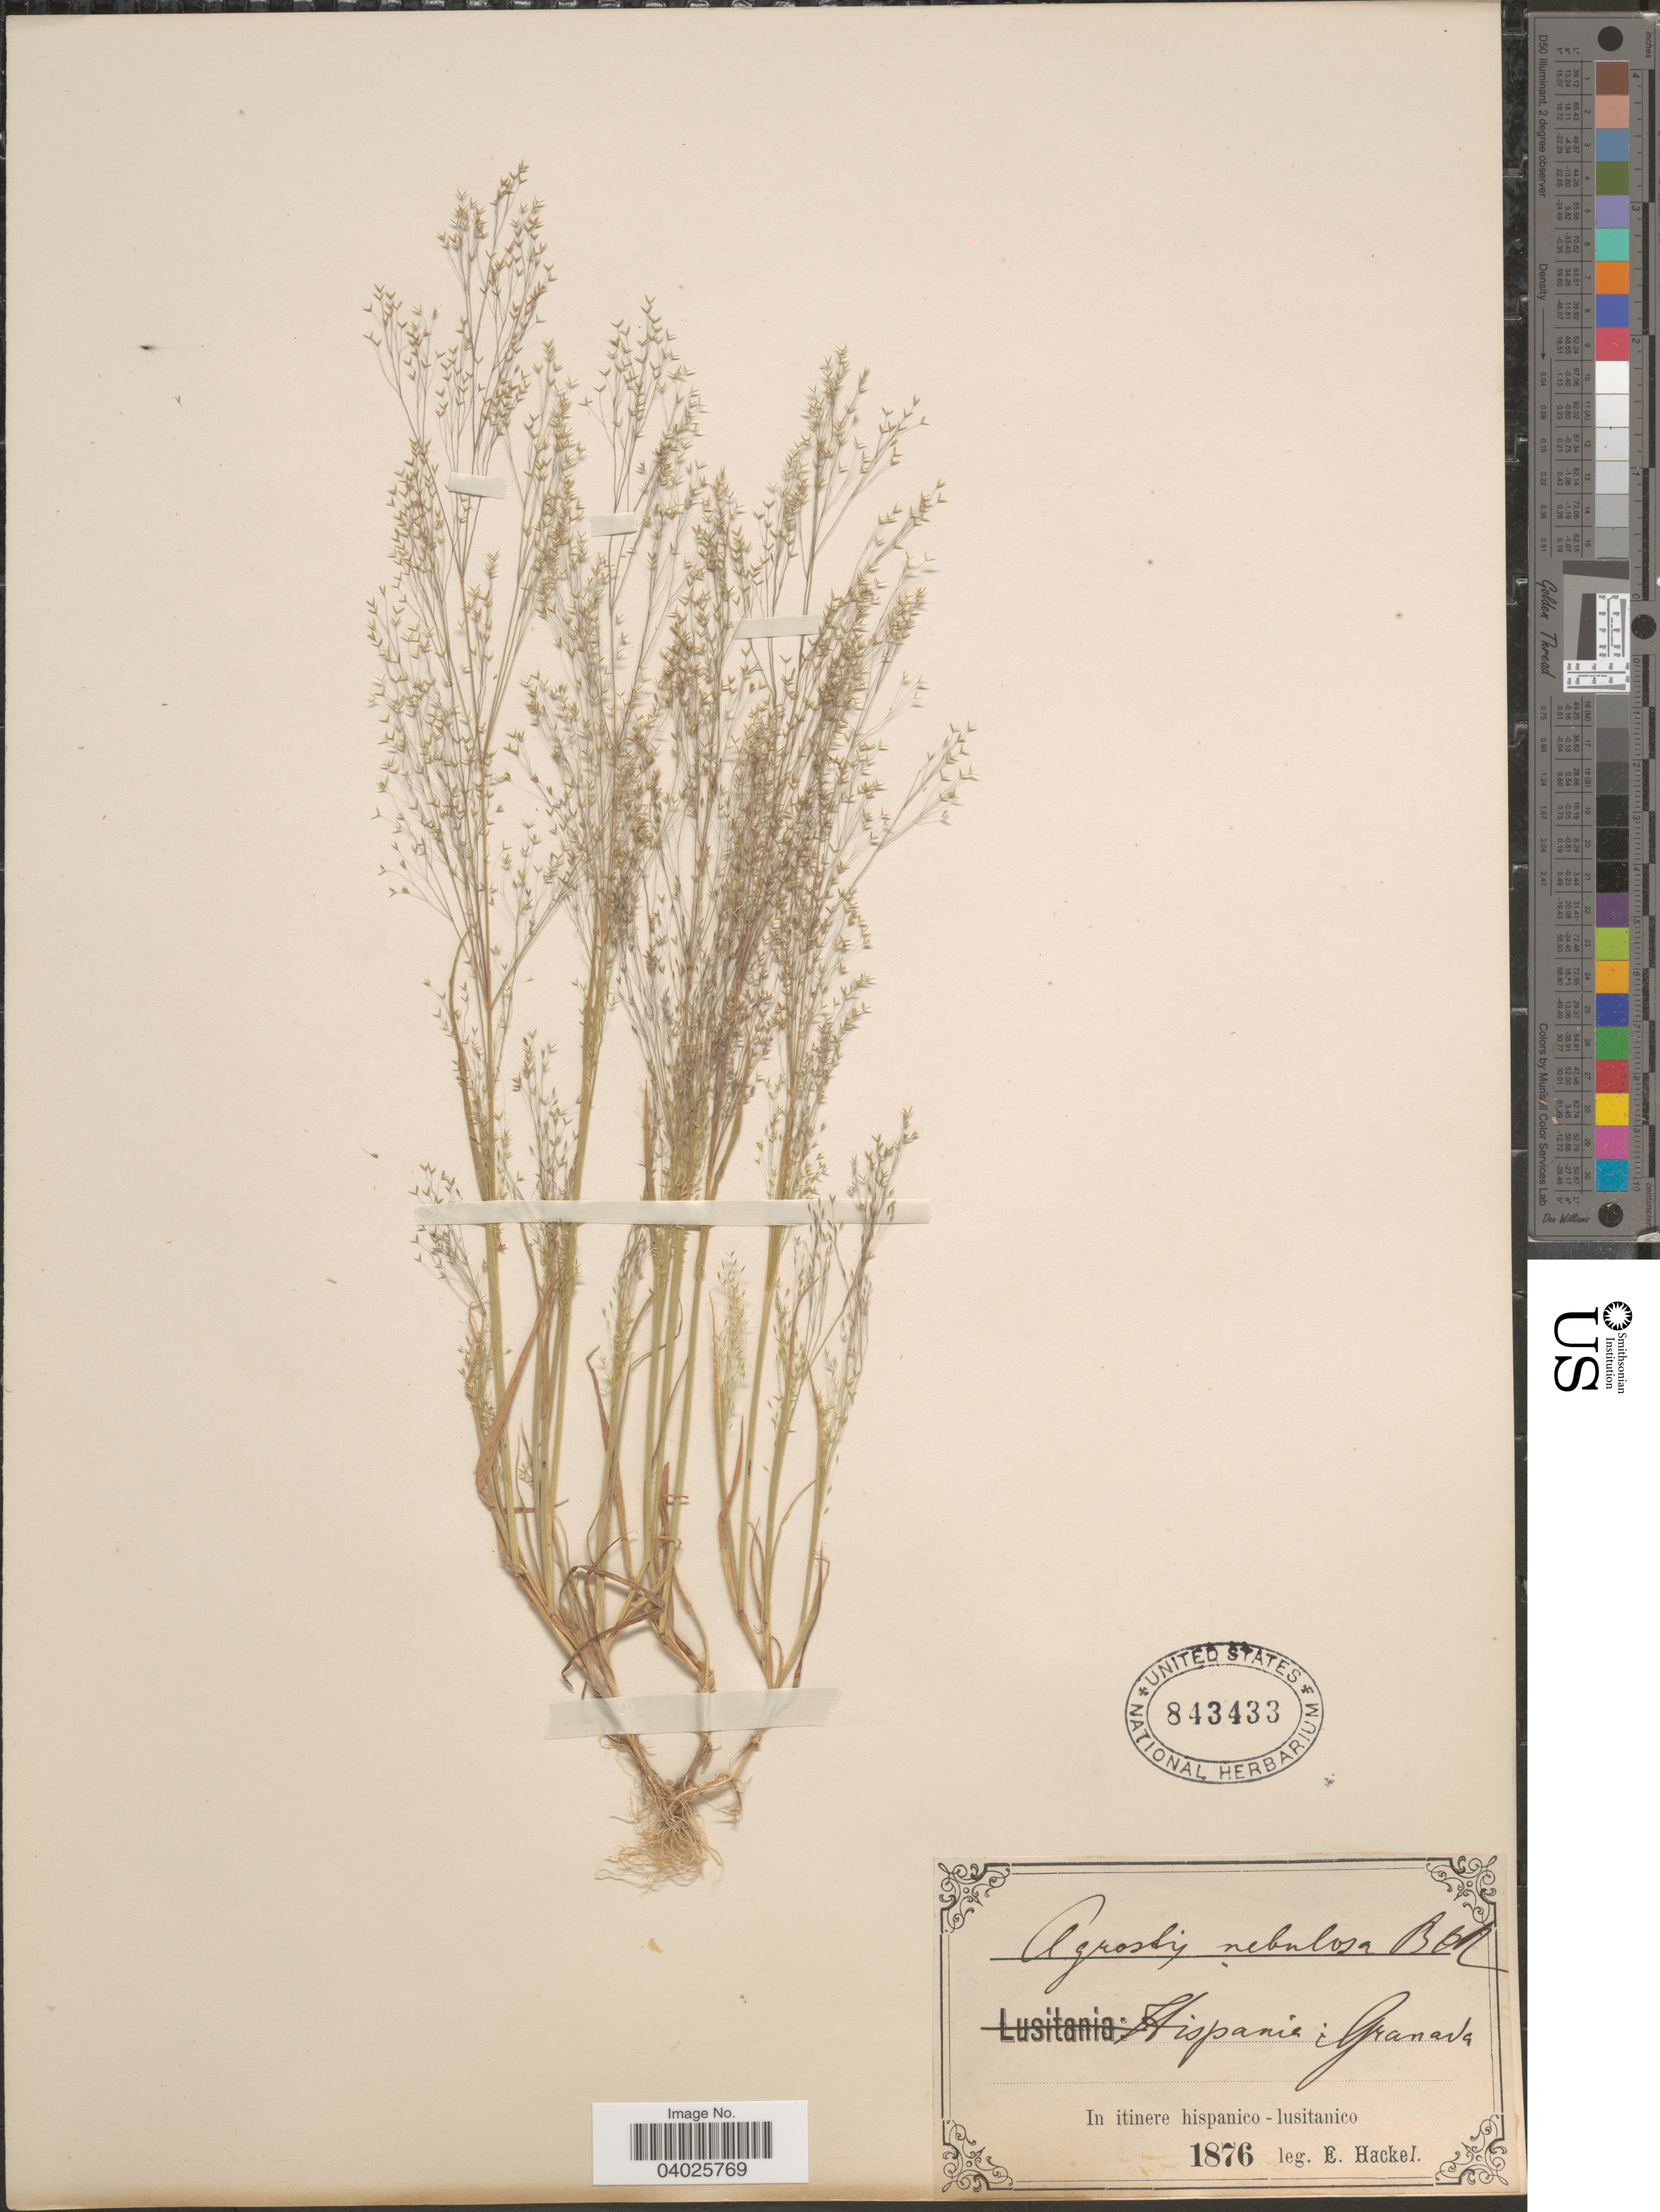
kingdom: Plantae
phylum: Tracheophyta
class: Liliopsida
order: Poales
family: Poaceae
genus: Agrostis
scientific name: Agrostis nebulosa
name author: Boiss. & Reut.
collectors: E. Hackel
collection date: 1876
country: Spain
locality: Hispania: Granada. In itinere hispanico - lusitanico.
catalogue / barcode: US 843433